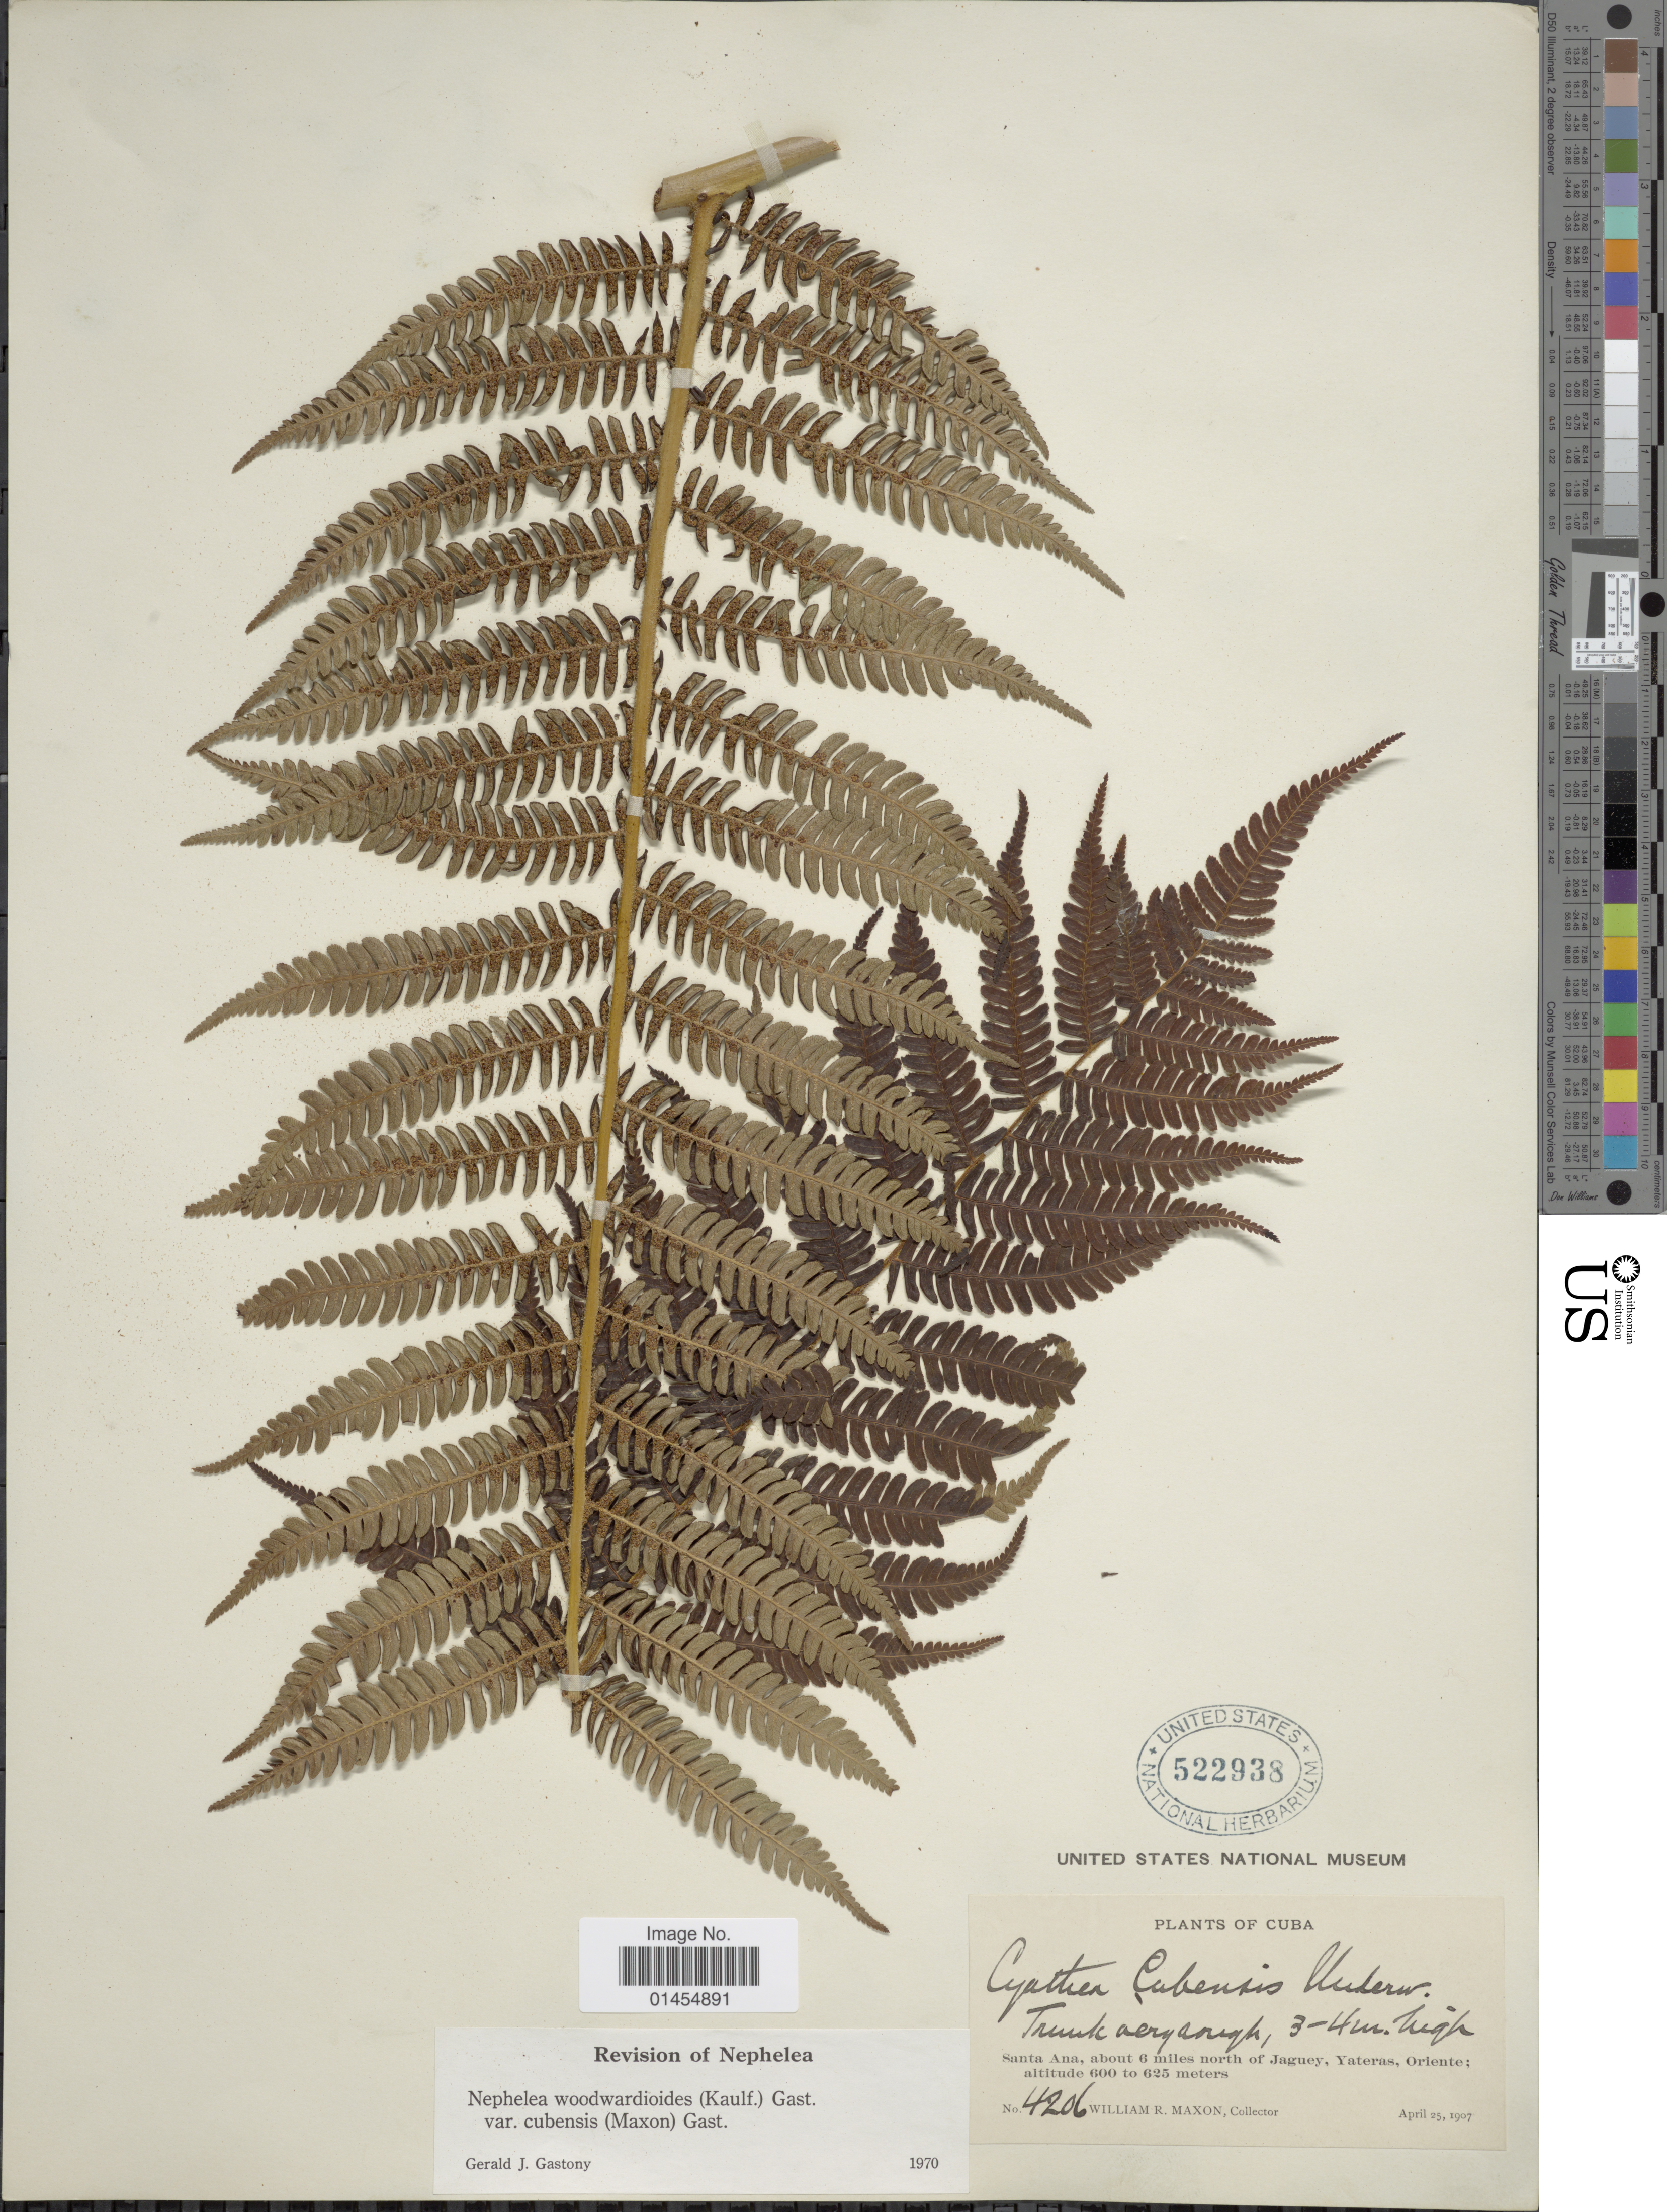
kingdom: Plantae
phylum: Tracheophyta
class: Polypodiopsida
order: Cyatheales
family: Cyatheaceae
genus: Alsophila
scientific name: Alsophila woodwardioides var. cubensis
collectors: W. R. Maxon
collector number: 4206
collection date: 1907-04-25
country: Cuba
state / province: Oriente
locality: Santa Ana, about 6 miles north of Jaguey, Yateras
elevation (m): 600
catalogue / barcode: US 522938